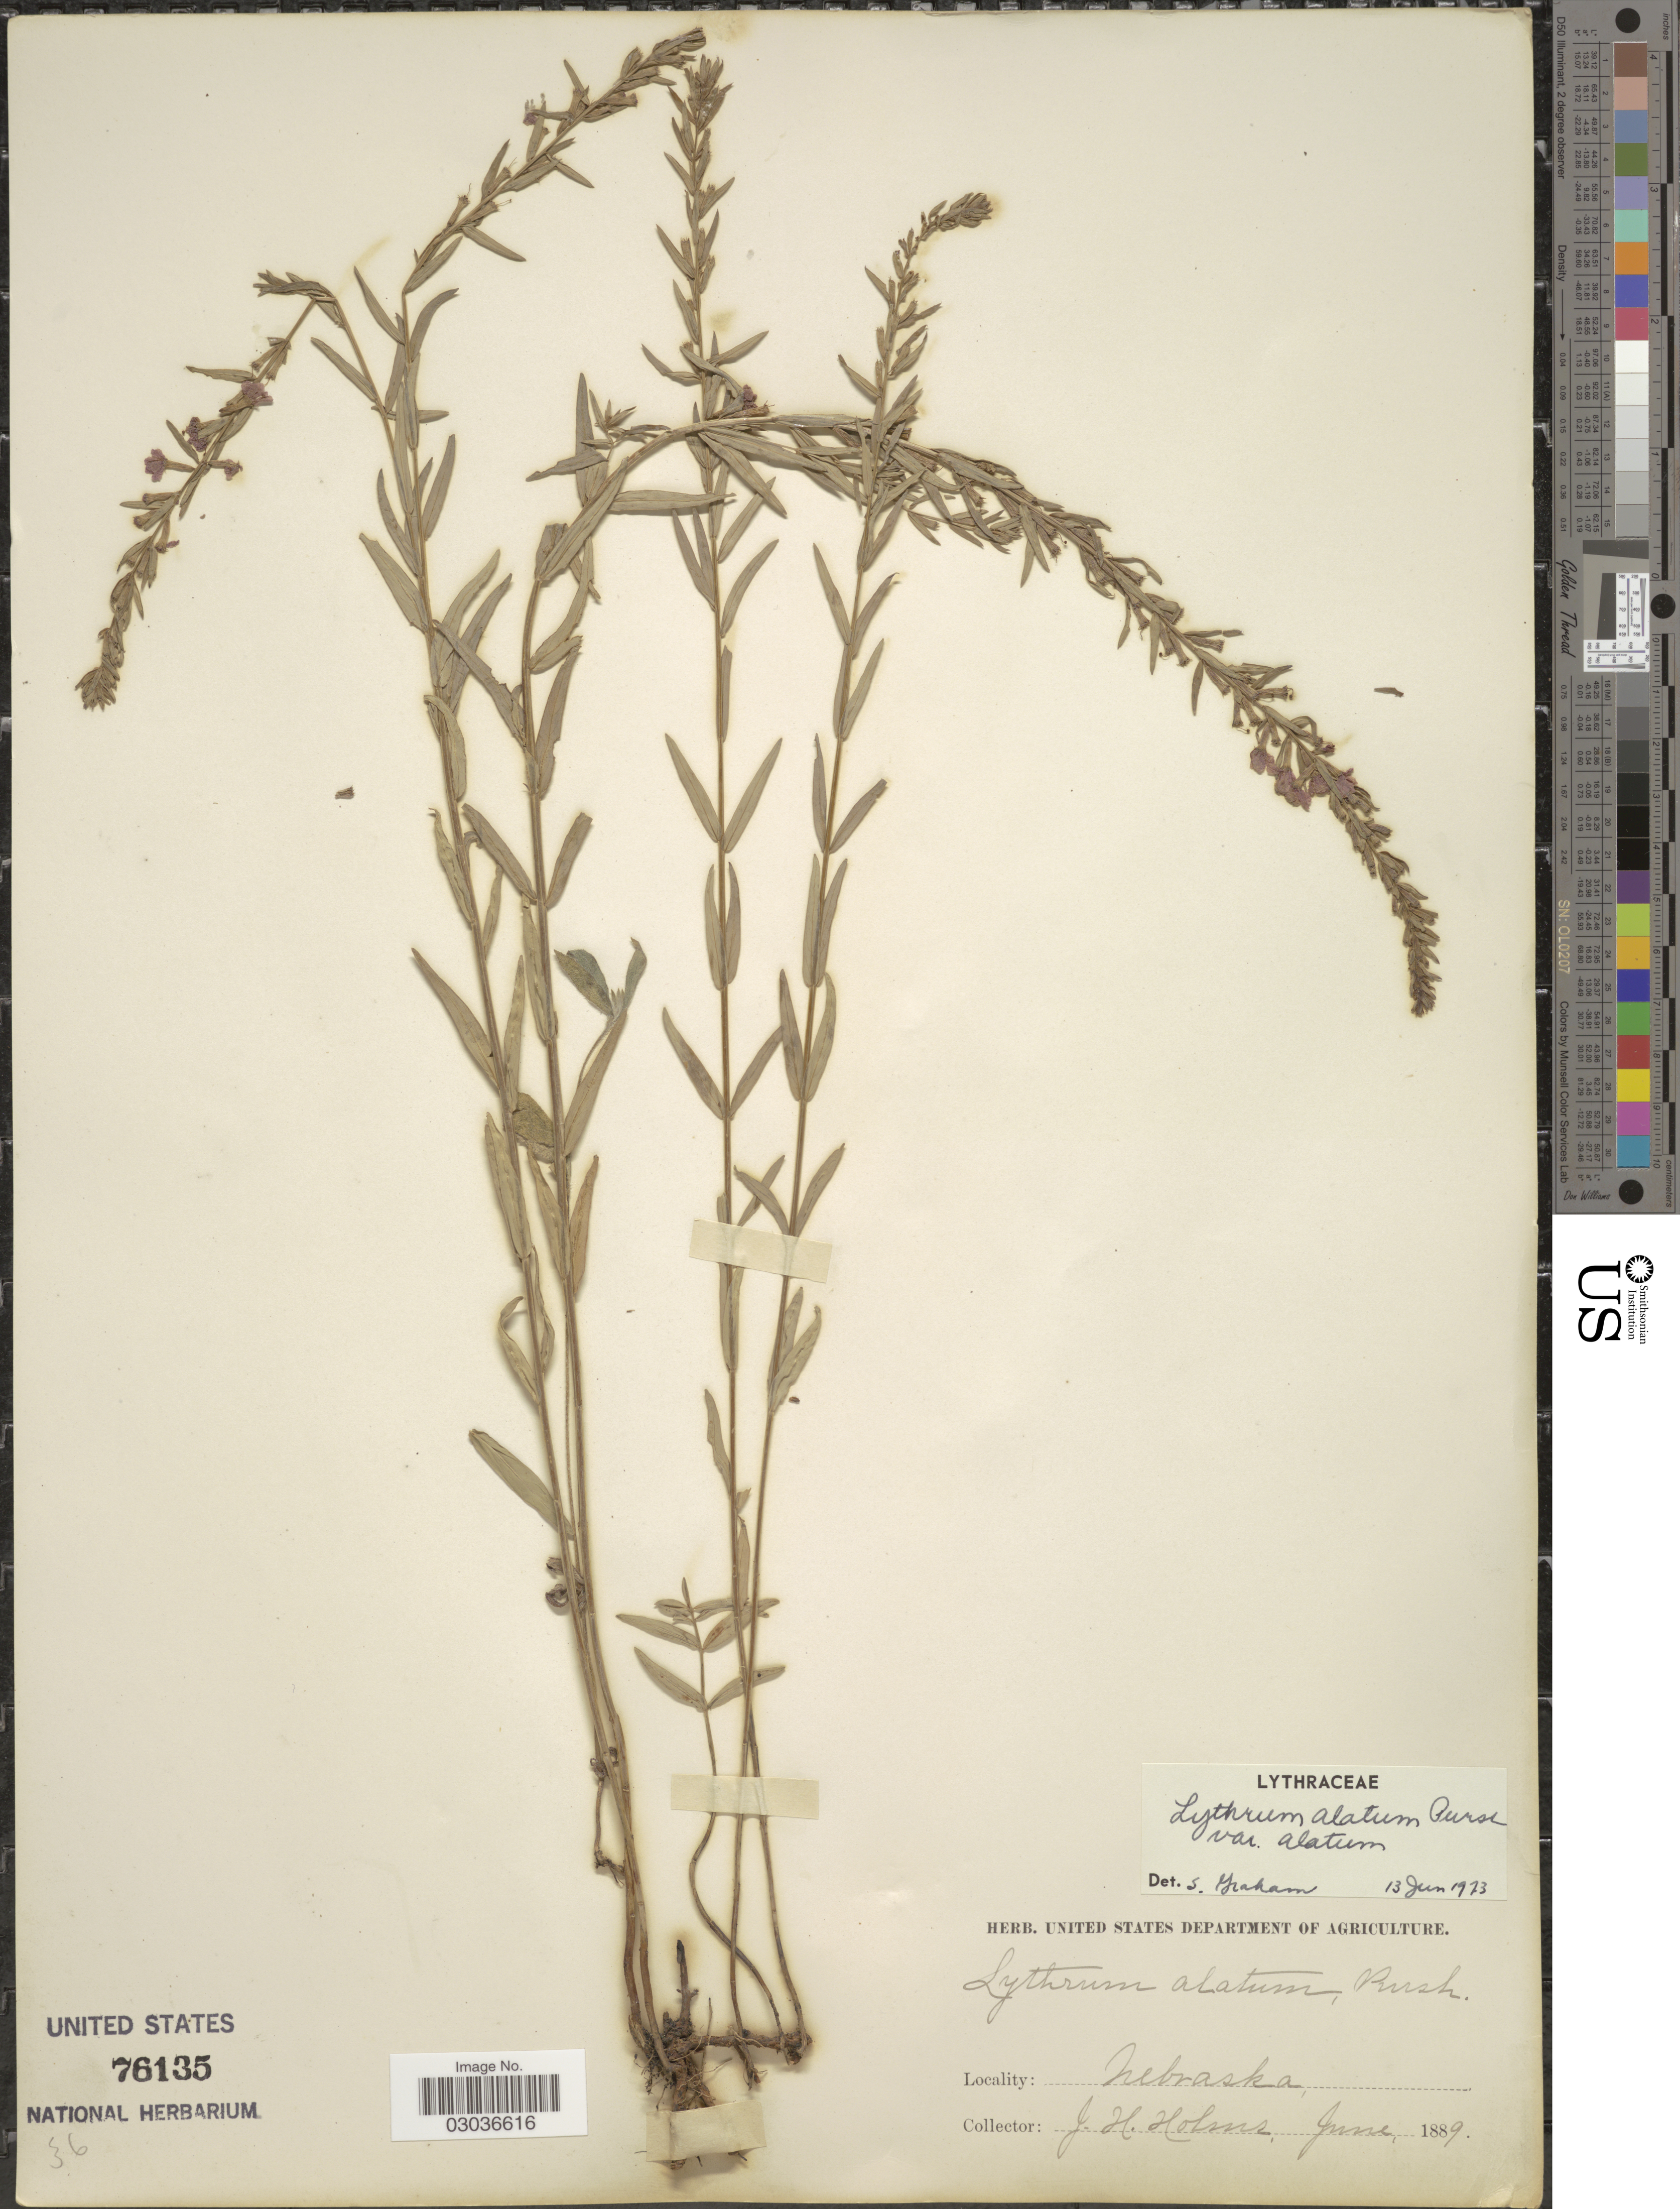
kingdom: Plantae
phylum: Tracheophyta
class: Magnoliopsida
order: Myrtales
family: Lythraceae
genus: Lythrum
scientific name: Lythrum alatum var. alatum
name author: Pursh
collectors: J. Holmes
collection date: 1889-06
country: United States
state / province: Nebraska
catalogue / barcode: US 76135